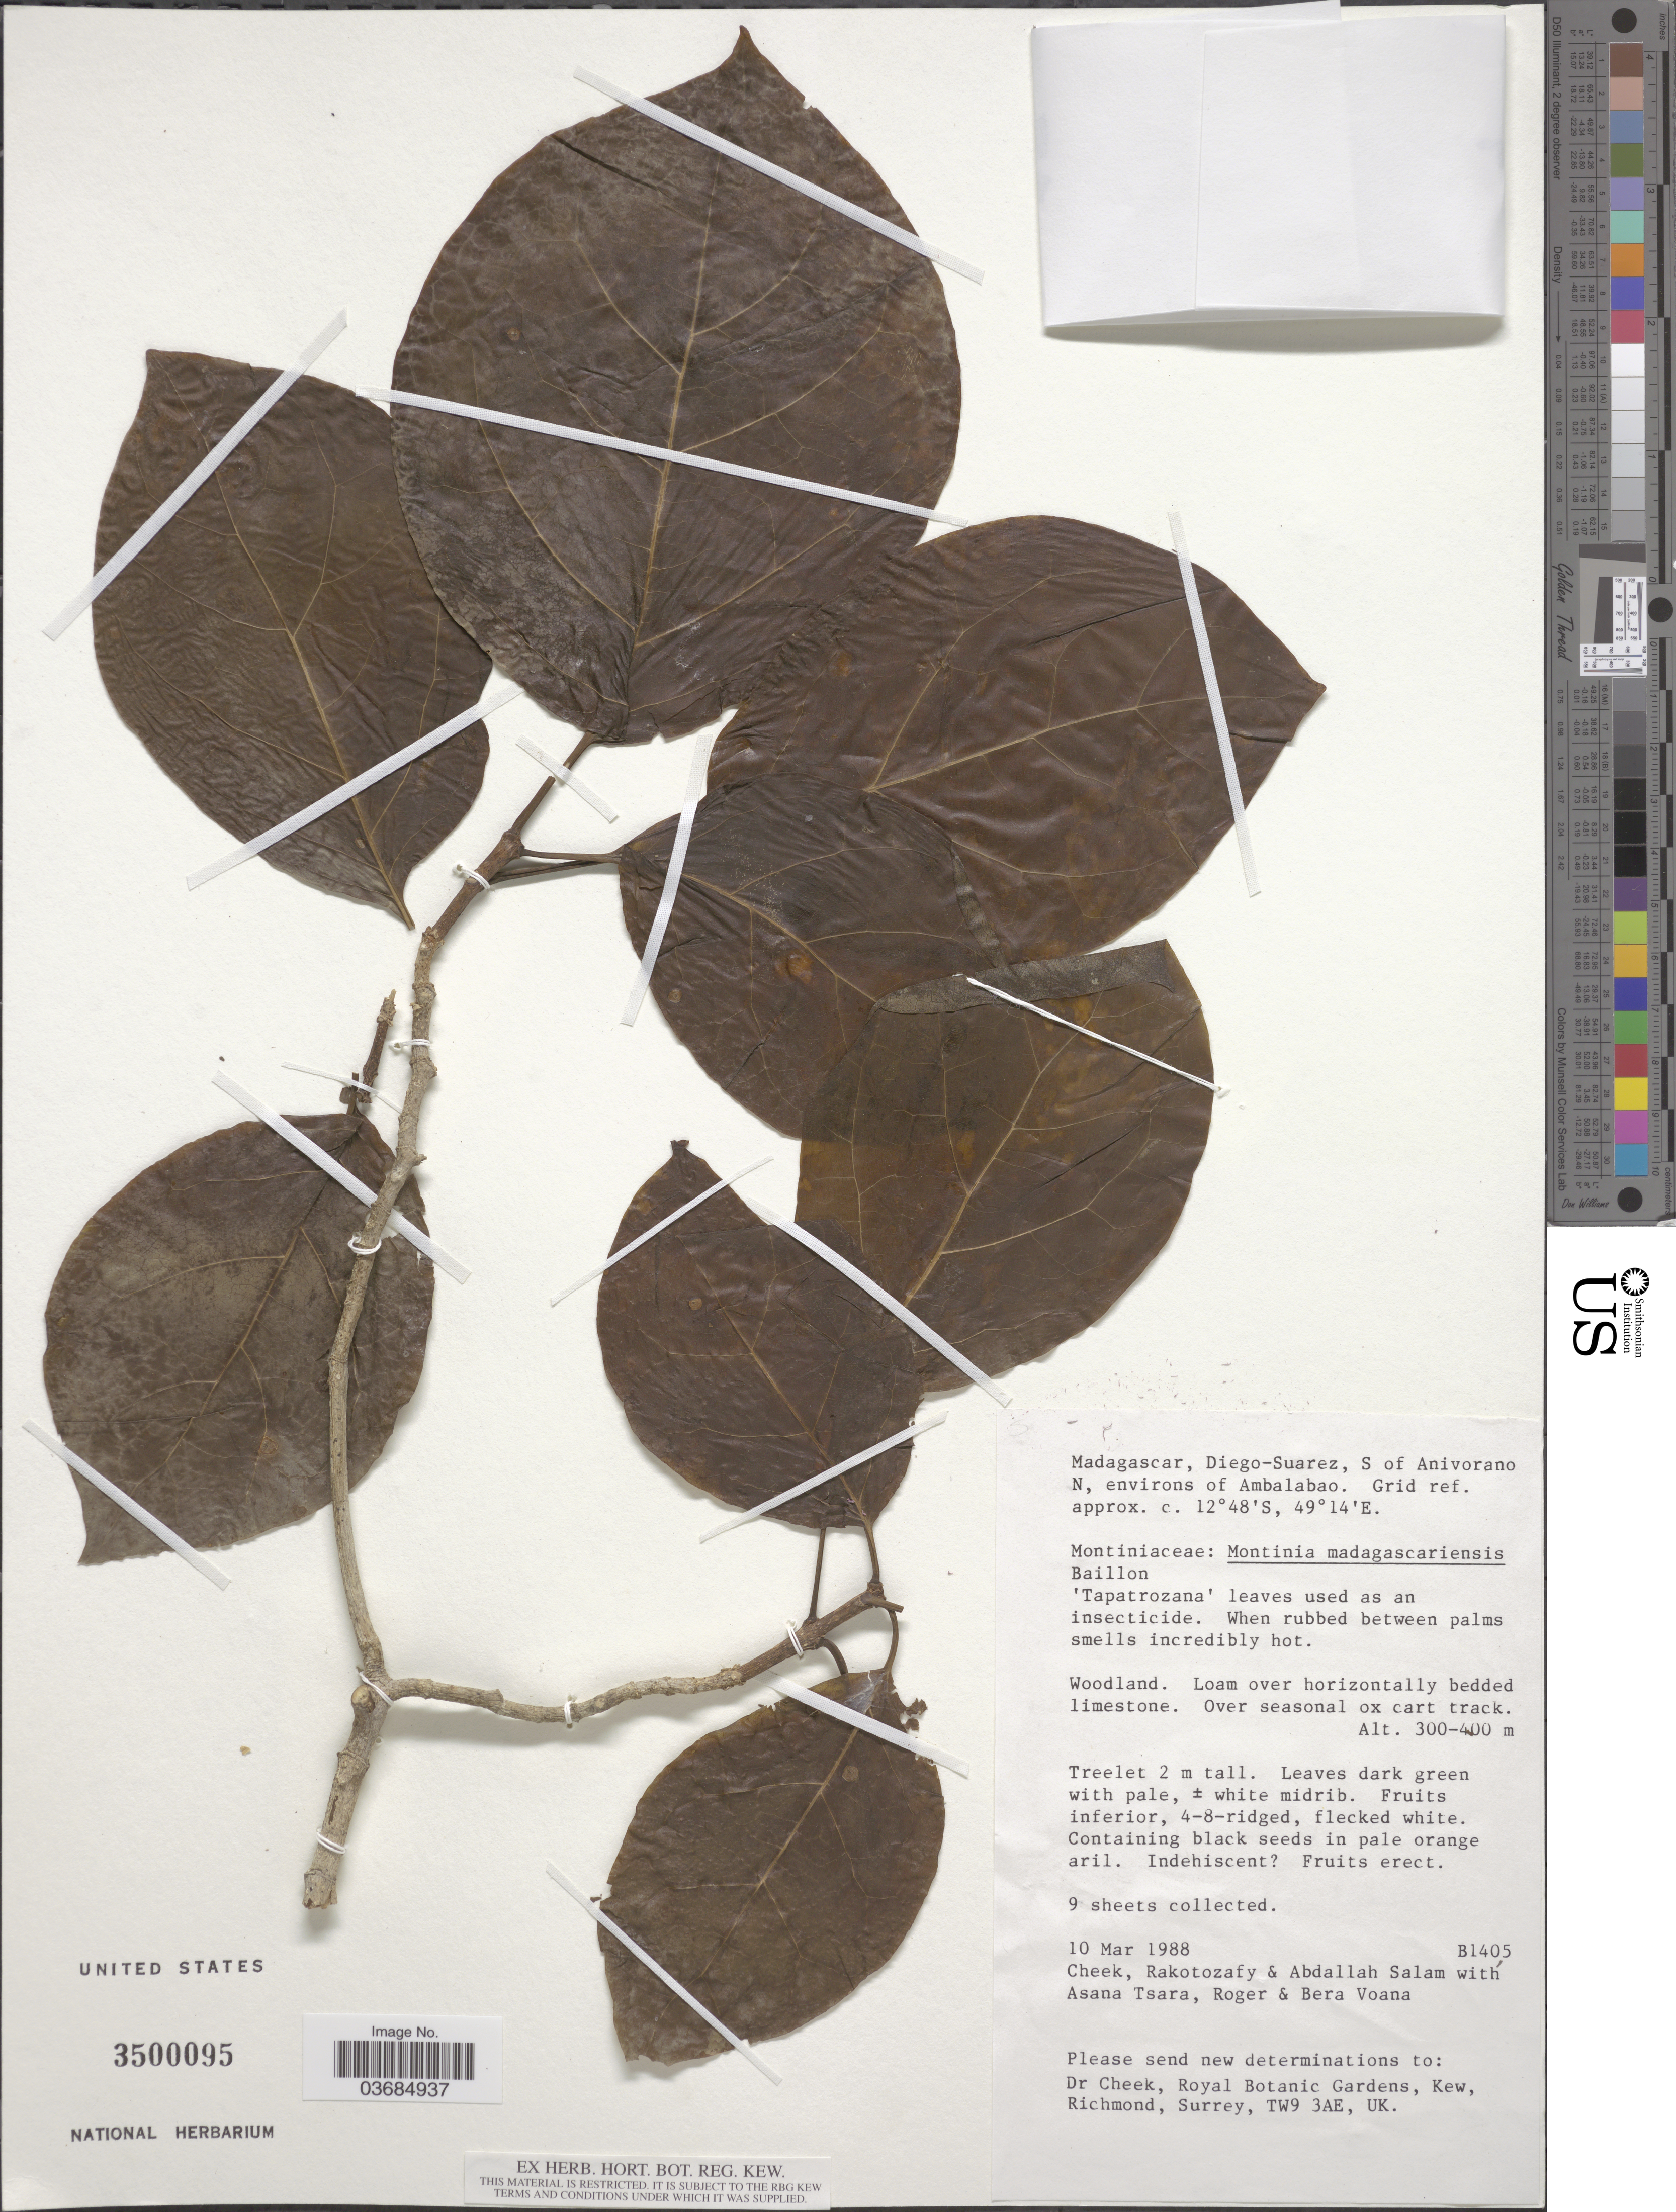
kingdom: Plantae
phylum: Tracheophyta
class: Magnoliopsida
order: Solanales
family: Montiniaceae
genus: Montinia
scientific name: Montinia sp.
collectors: -. Cheek, Rakotozafy, A. Salam, A. Tsara & et al.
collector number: B1405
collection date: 1988-03-10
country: Madagascar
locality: Diego-Suarez, S of Anivorano N, environs of Ambalabao. Grid ref.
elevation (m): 300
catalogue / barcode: US 3500095